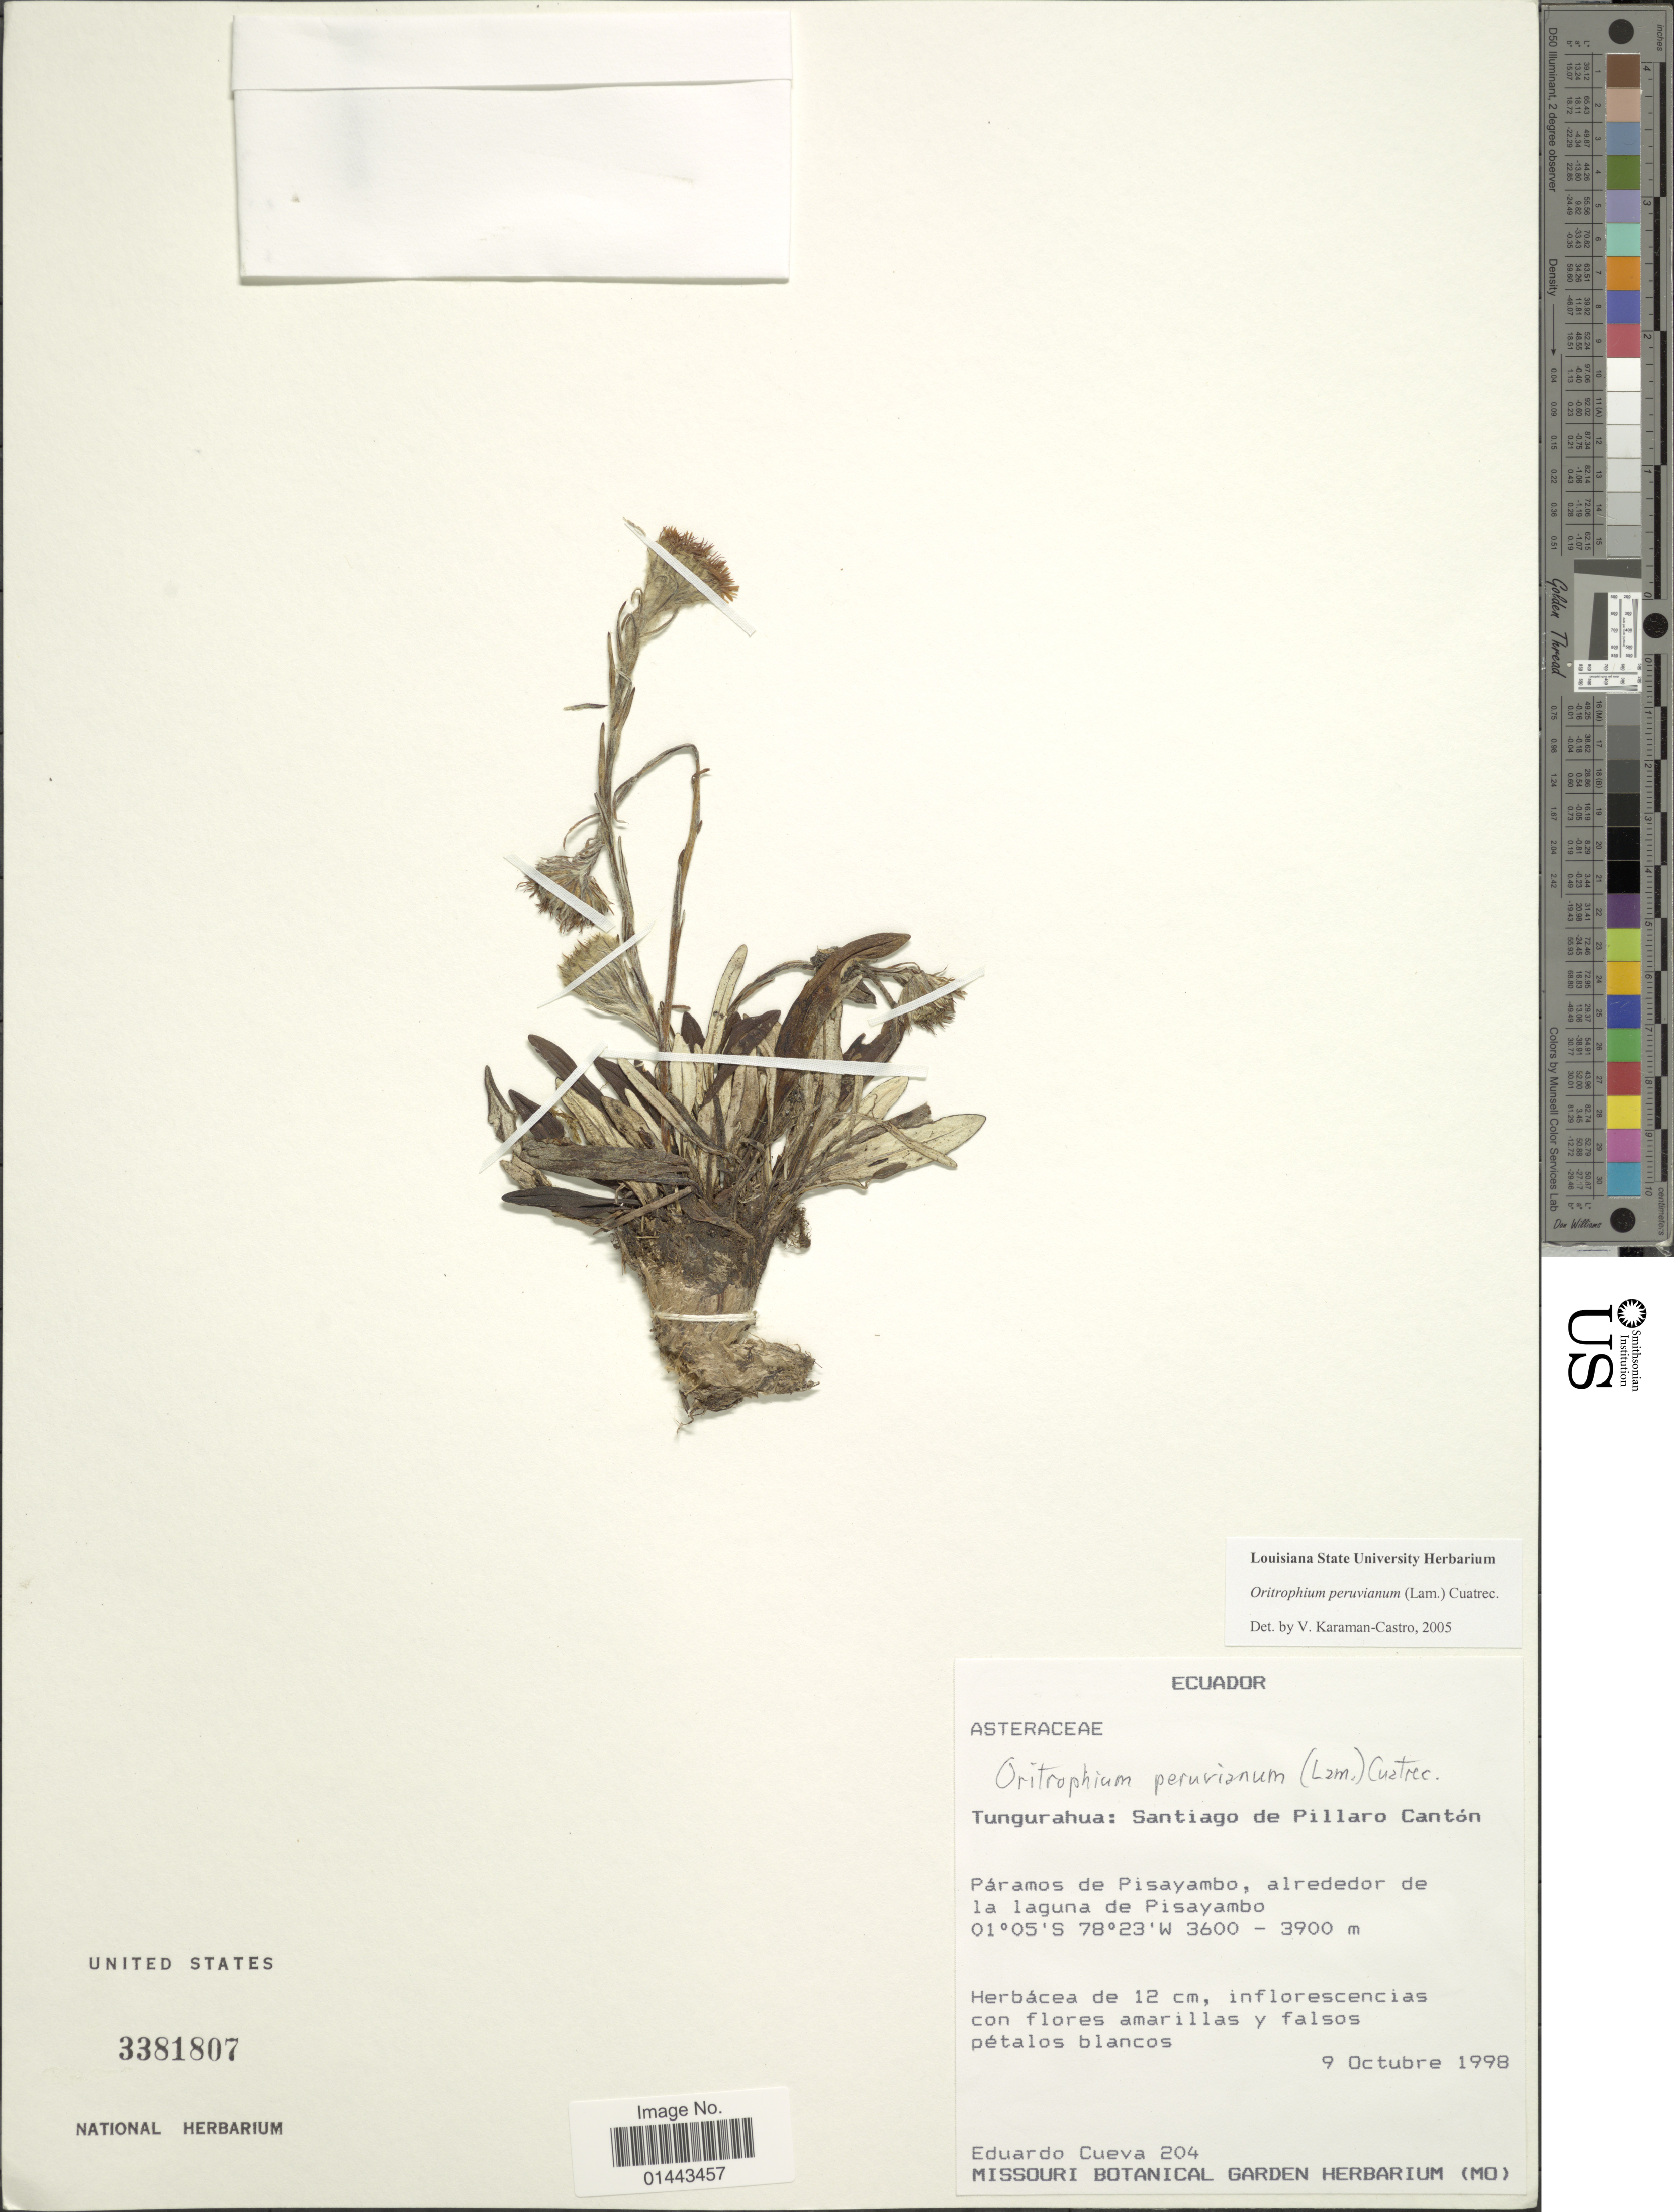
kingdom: Plantae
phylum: Tracheophyta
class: Magnoliopsida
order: Asterales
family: Asteraceae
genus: Oritrophium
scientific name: Oritrophium peruvianum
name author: (Lam.) Cuatrec.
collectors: E. Cueva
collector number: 204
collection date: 1998-10-09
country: Ecuador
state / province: Tungurahua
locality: Santiago de Pillaro Cantón, Paramos de Pisayambo, alrededores de la laguna de Pisayambo.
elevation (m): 3600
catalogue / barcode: US 3381807